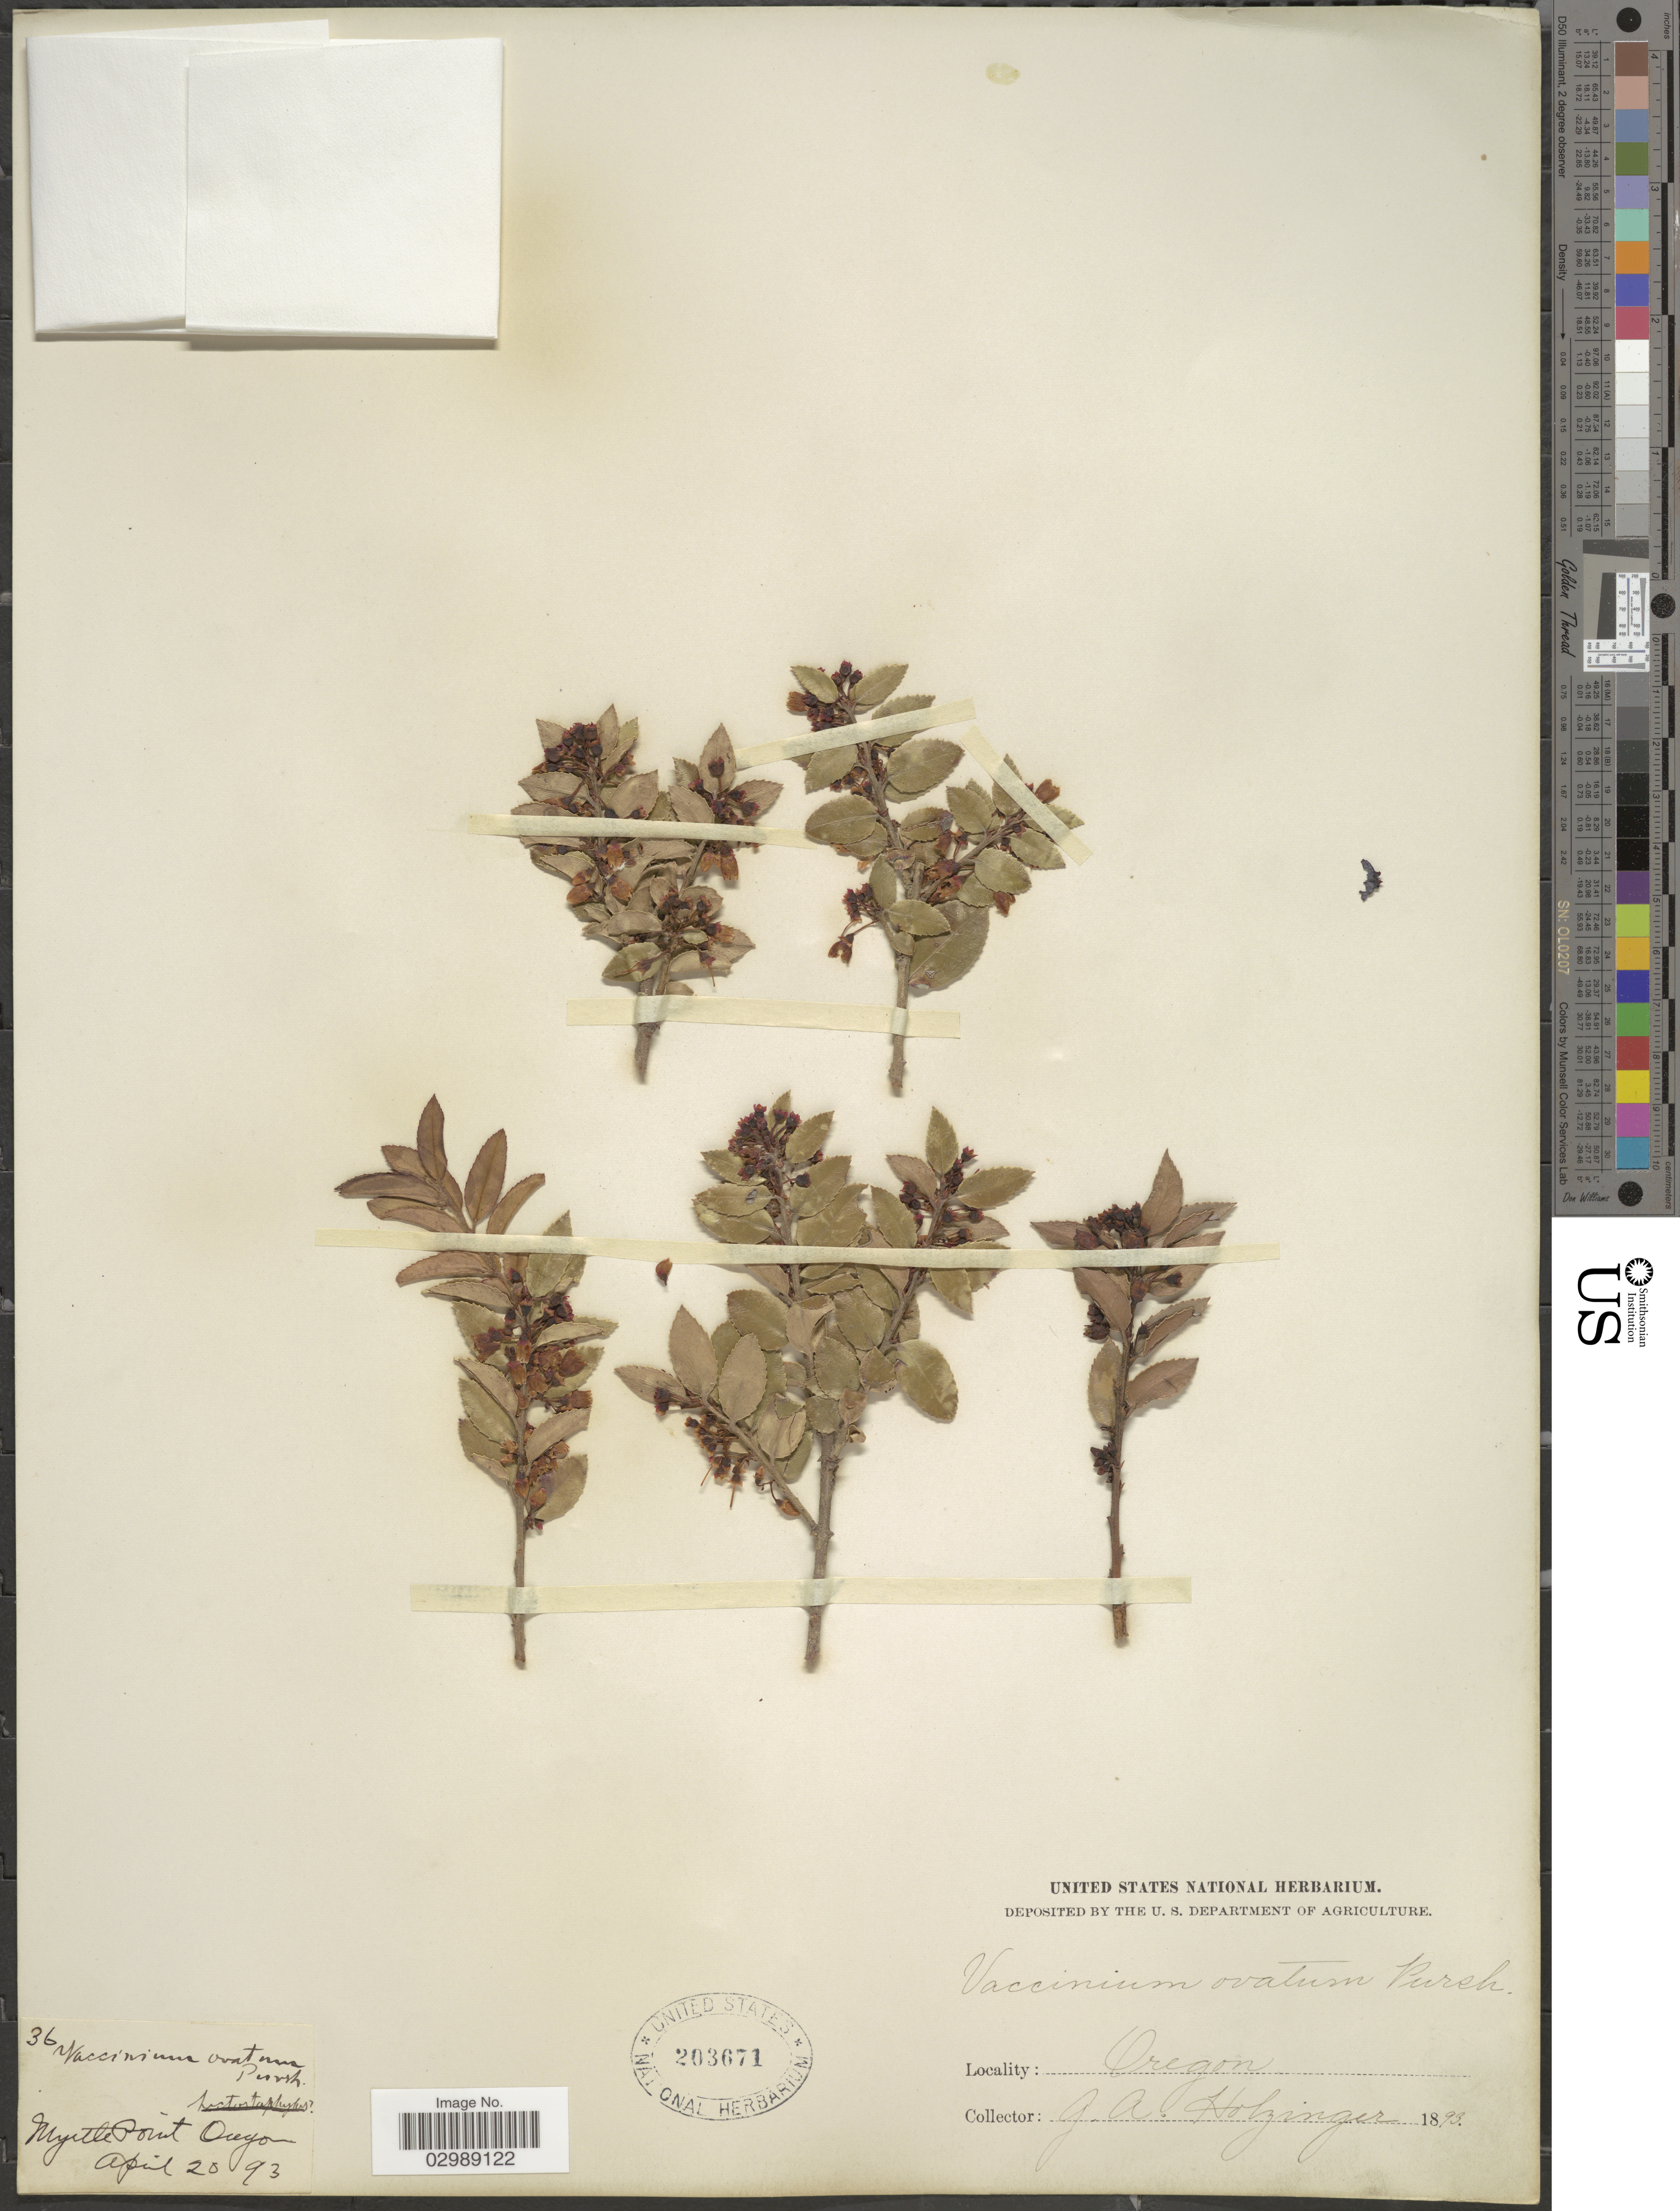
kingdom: Plantae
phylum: Tracheophyta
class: Magnoliopsida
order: Ericales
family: Ericaceae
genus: Vaccinium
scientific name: Vaccinium ovatum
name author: Pursh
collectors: G. A. Holzinger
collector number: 36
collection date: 1893-04-20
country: United States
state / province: Oregon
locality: Murtle Point.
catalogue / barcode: US 203671